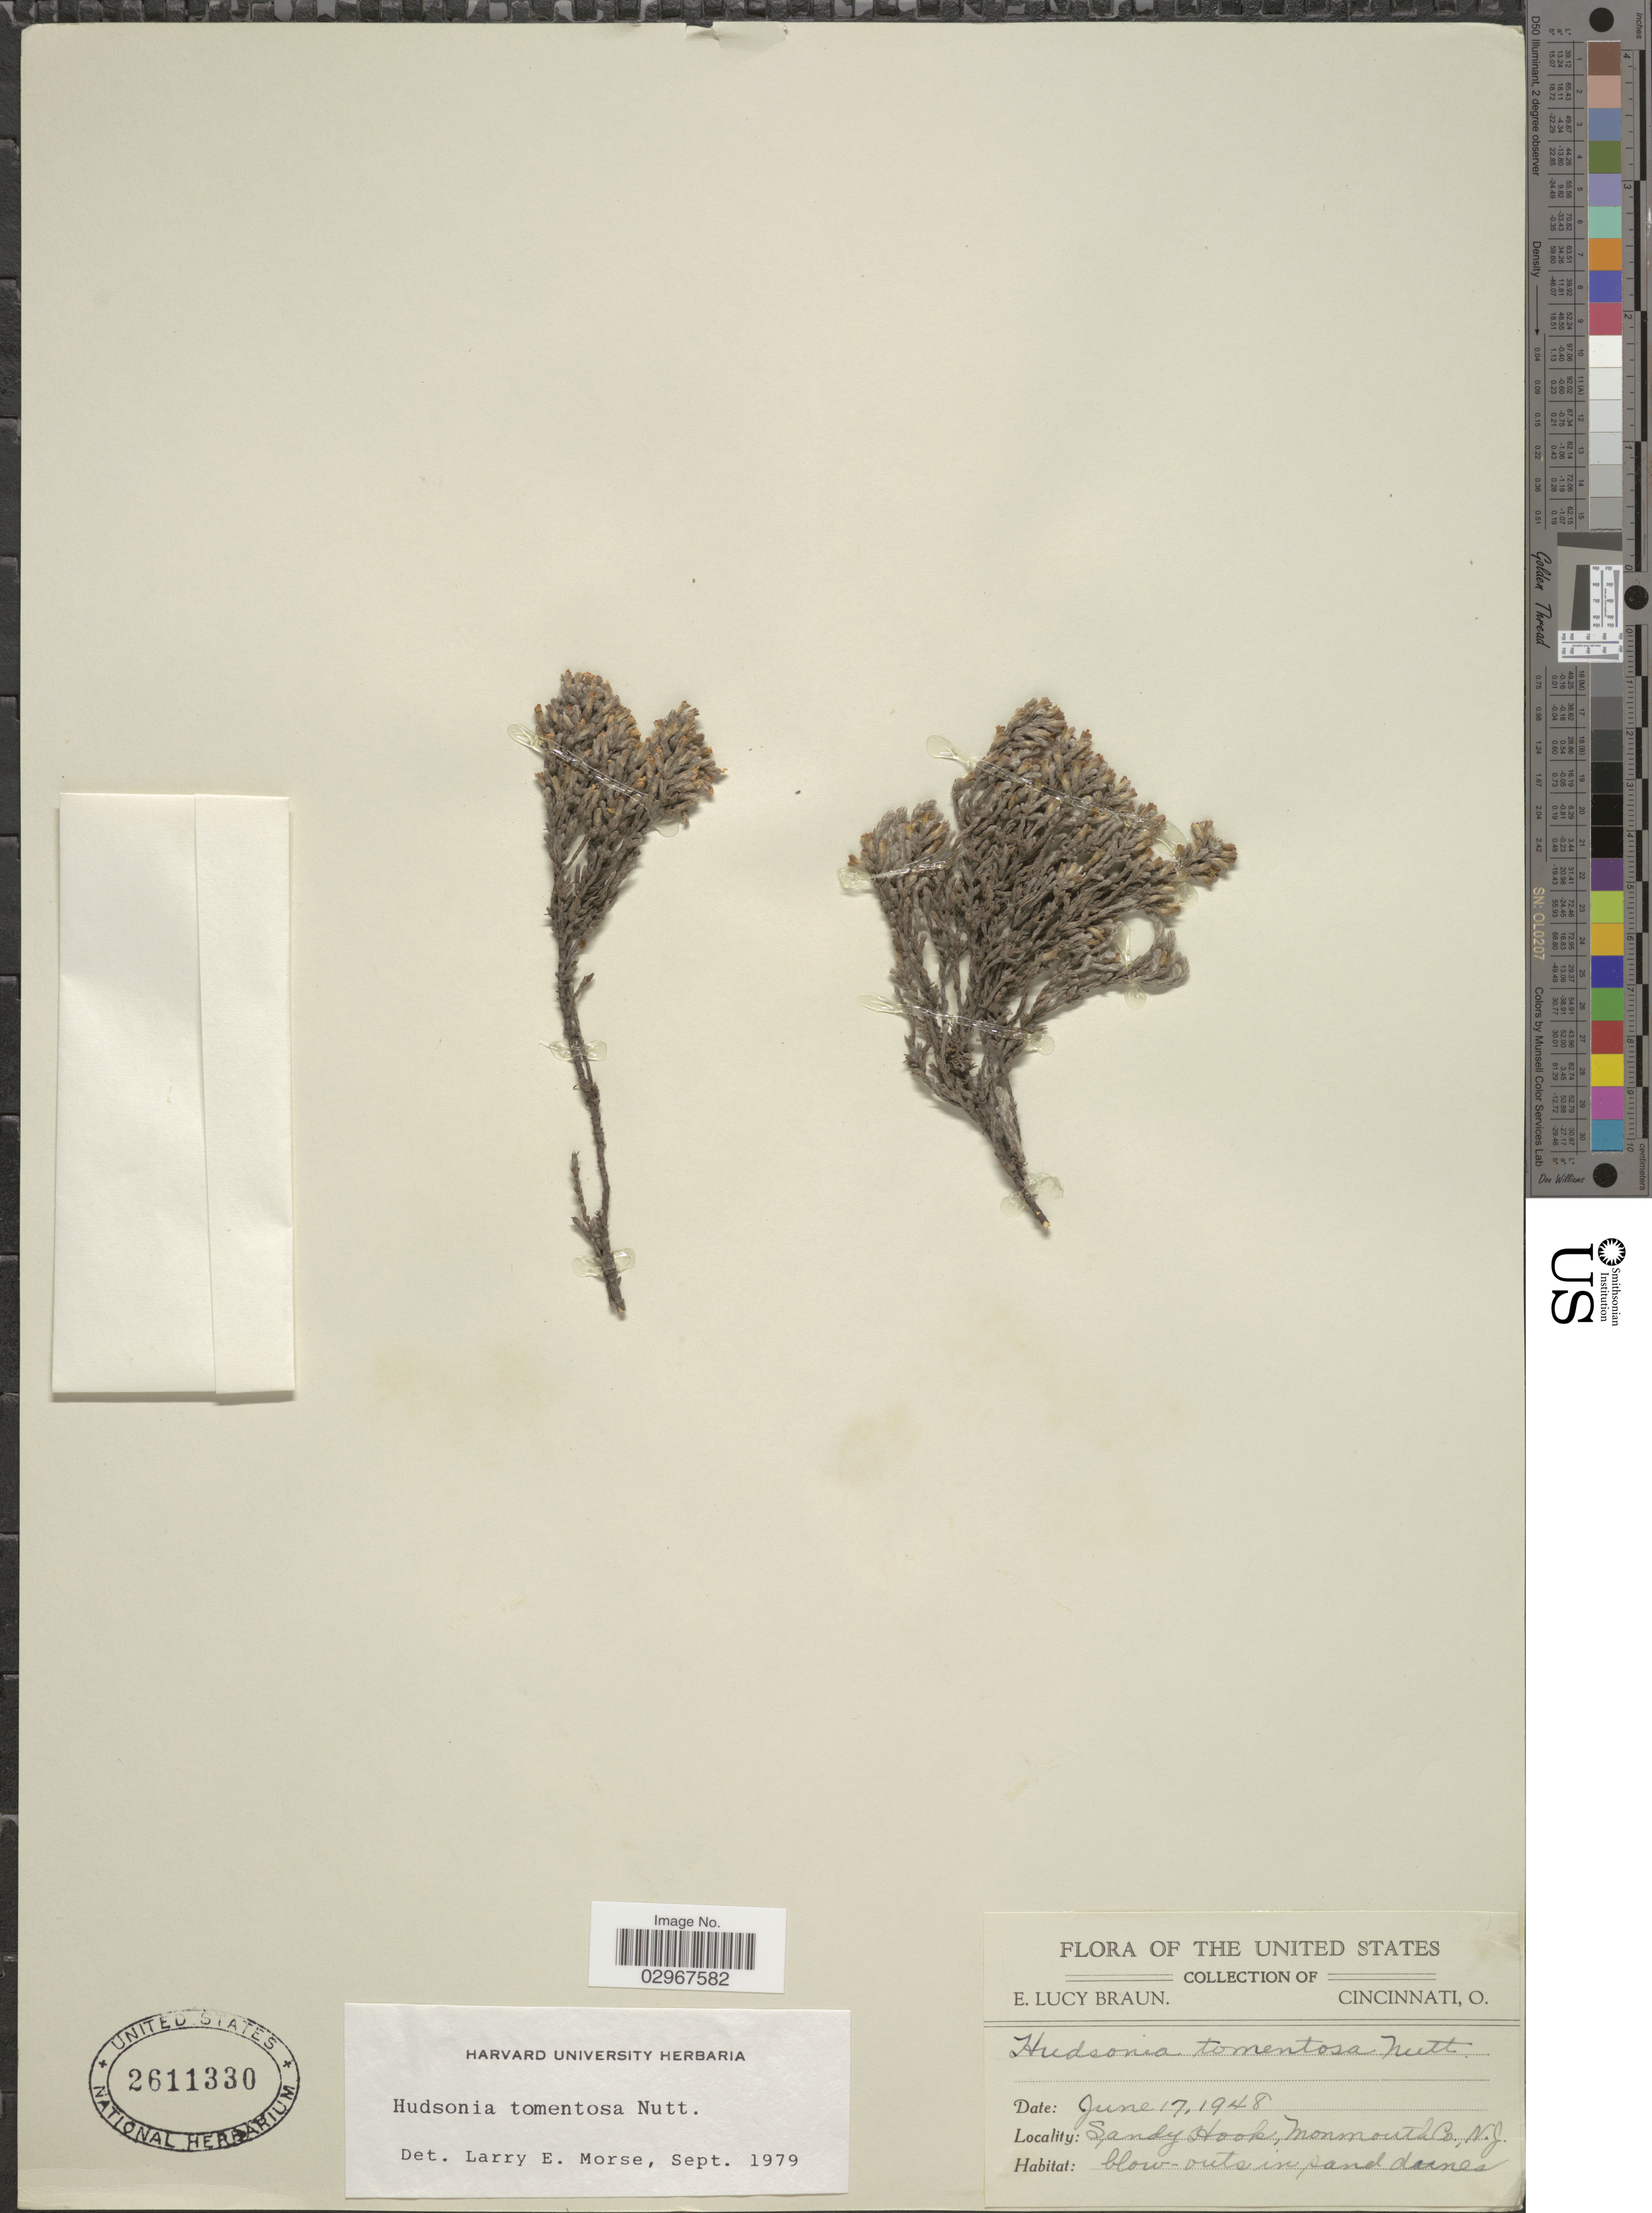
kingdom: Plantae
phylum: Tracheophyta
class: Magnoliopsida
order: Malvales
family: Cistaceae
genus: Hudsonia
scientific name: Hudsonia tomentosa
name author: Nutt.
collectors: E. L. Braun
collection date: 1948-06-17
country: United States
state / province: New Jersey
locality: Sandy Hook, Monmouth Co., N.J.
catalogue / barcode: US 2611330